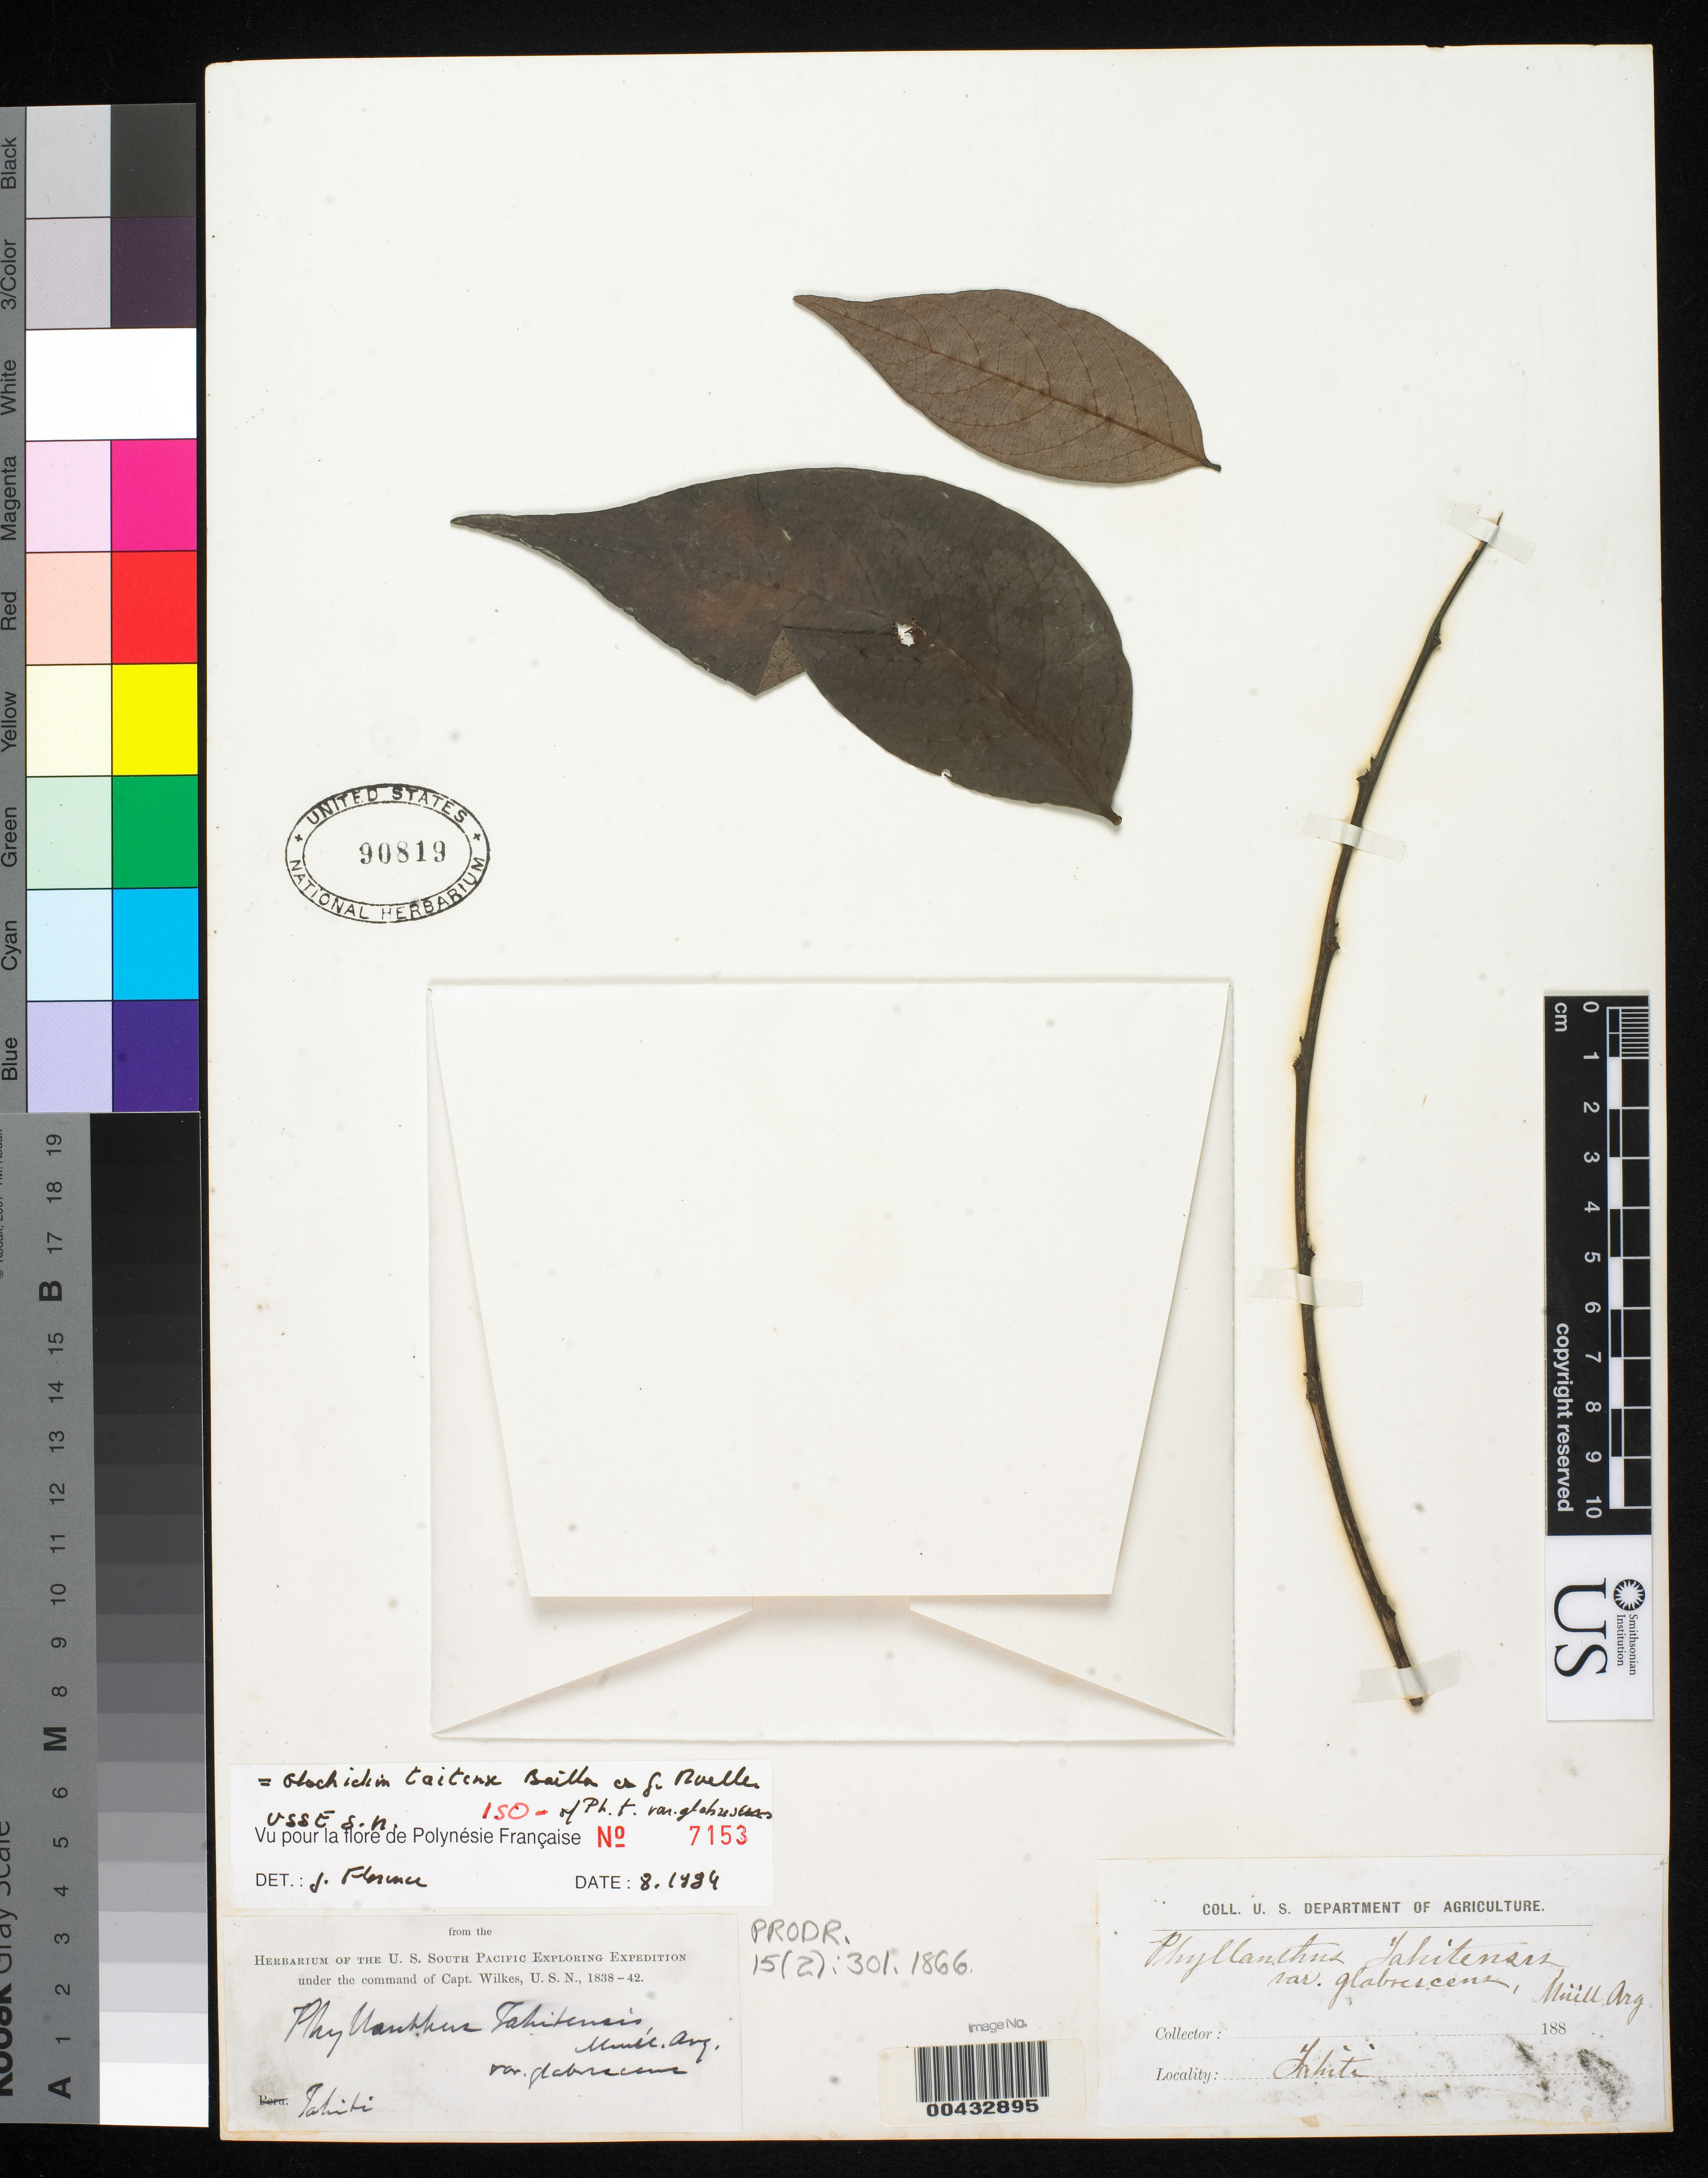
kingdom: Plantae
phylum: Tracheophyta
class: Magnoliopsida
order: Malpighiales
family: Phyllanthaceae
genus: Phyllanthus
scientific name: Phyllanthus taitensis var. glabrescens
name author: Müll. Arg. in DC.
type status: Isotype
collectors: Wilkes Explor. Exped.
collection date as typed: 1838 to -- --- 1842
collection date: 1838/1842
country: French Polynesia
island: Tahiti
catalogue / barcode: US 90819